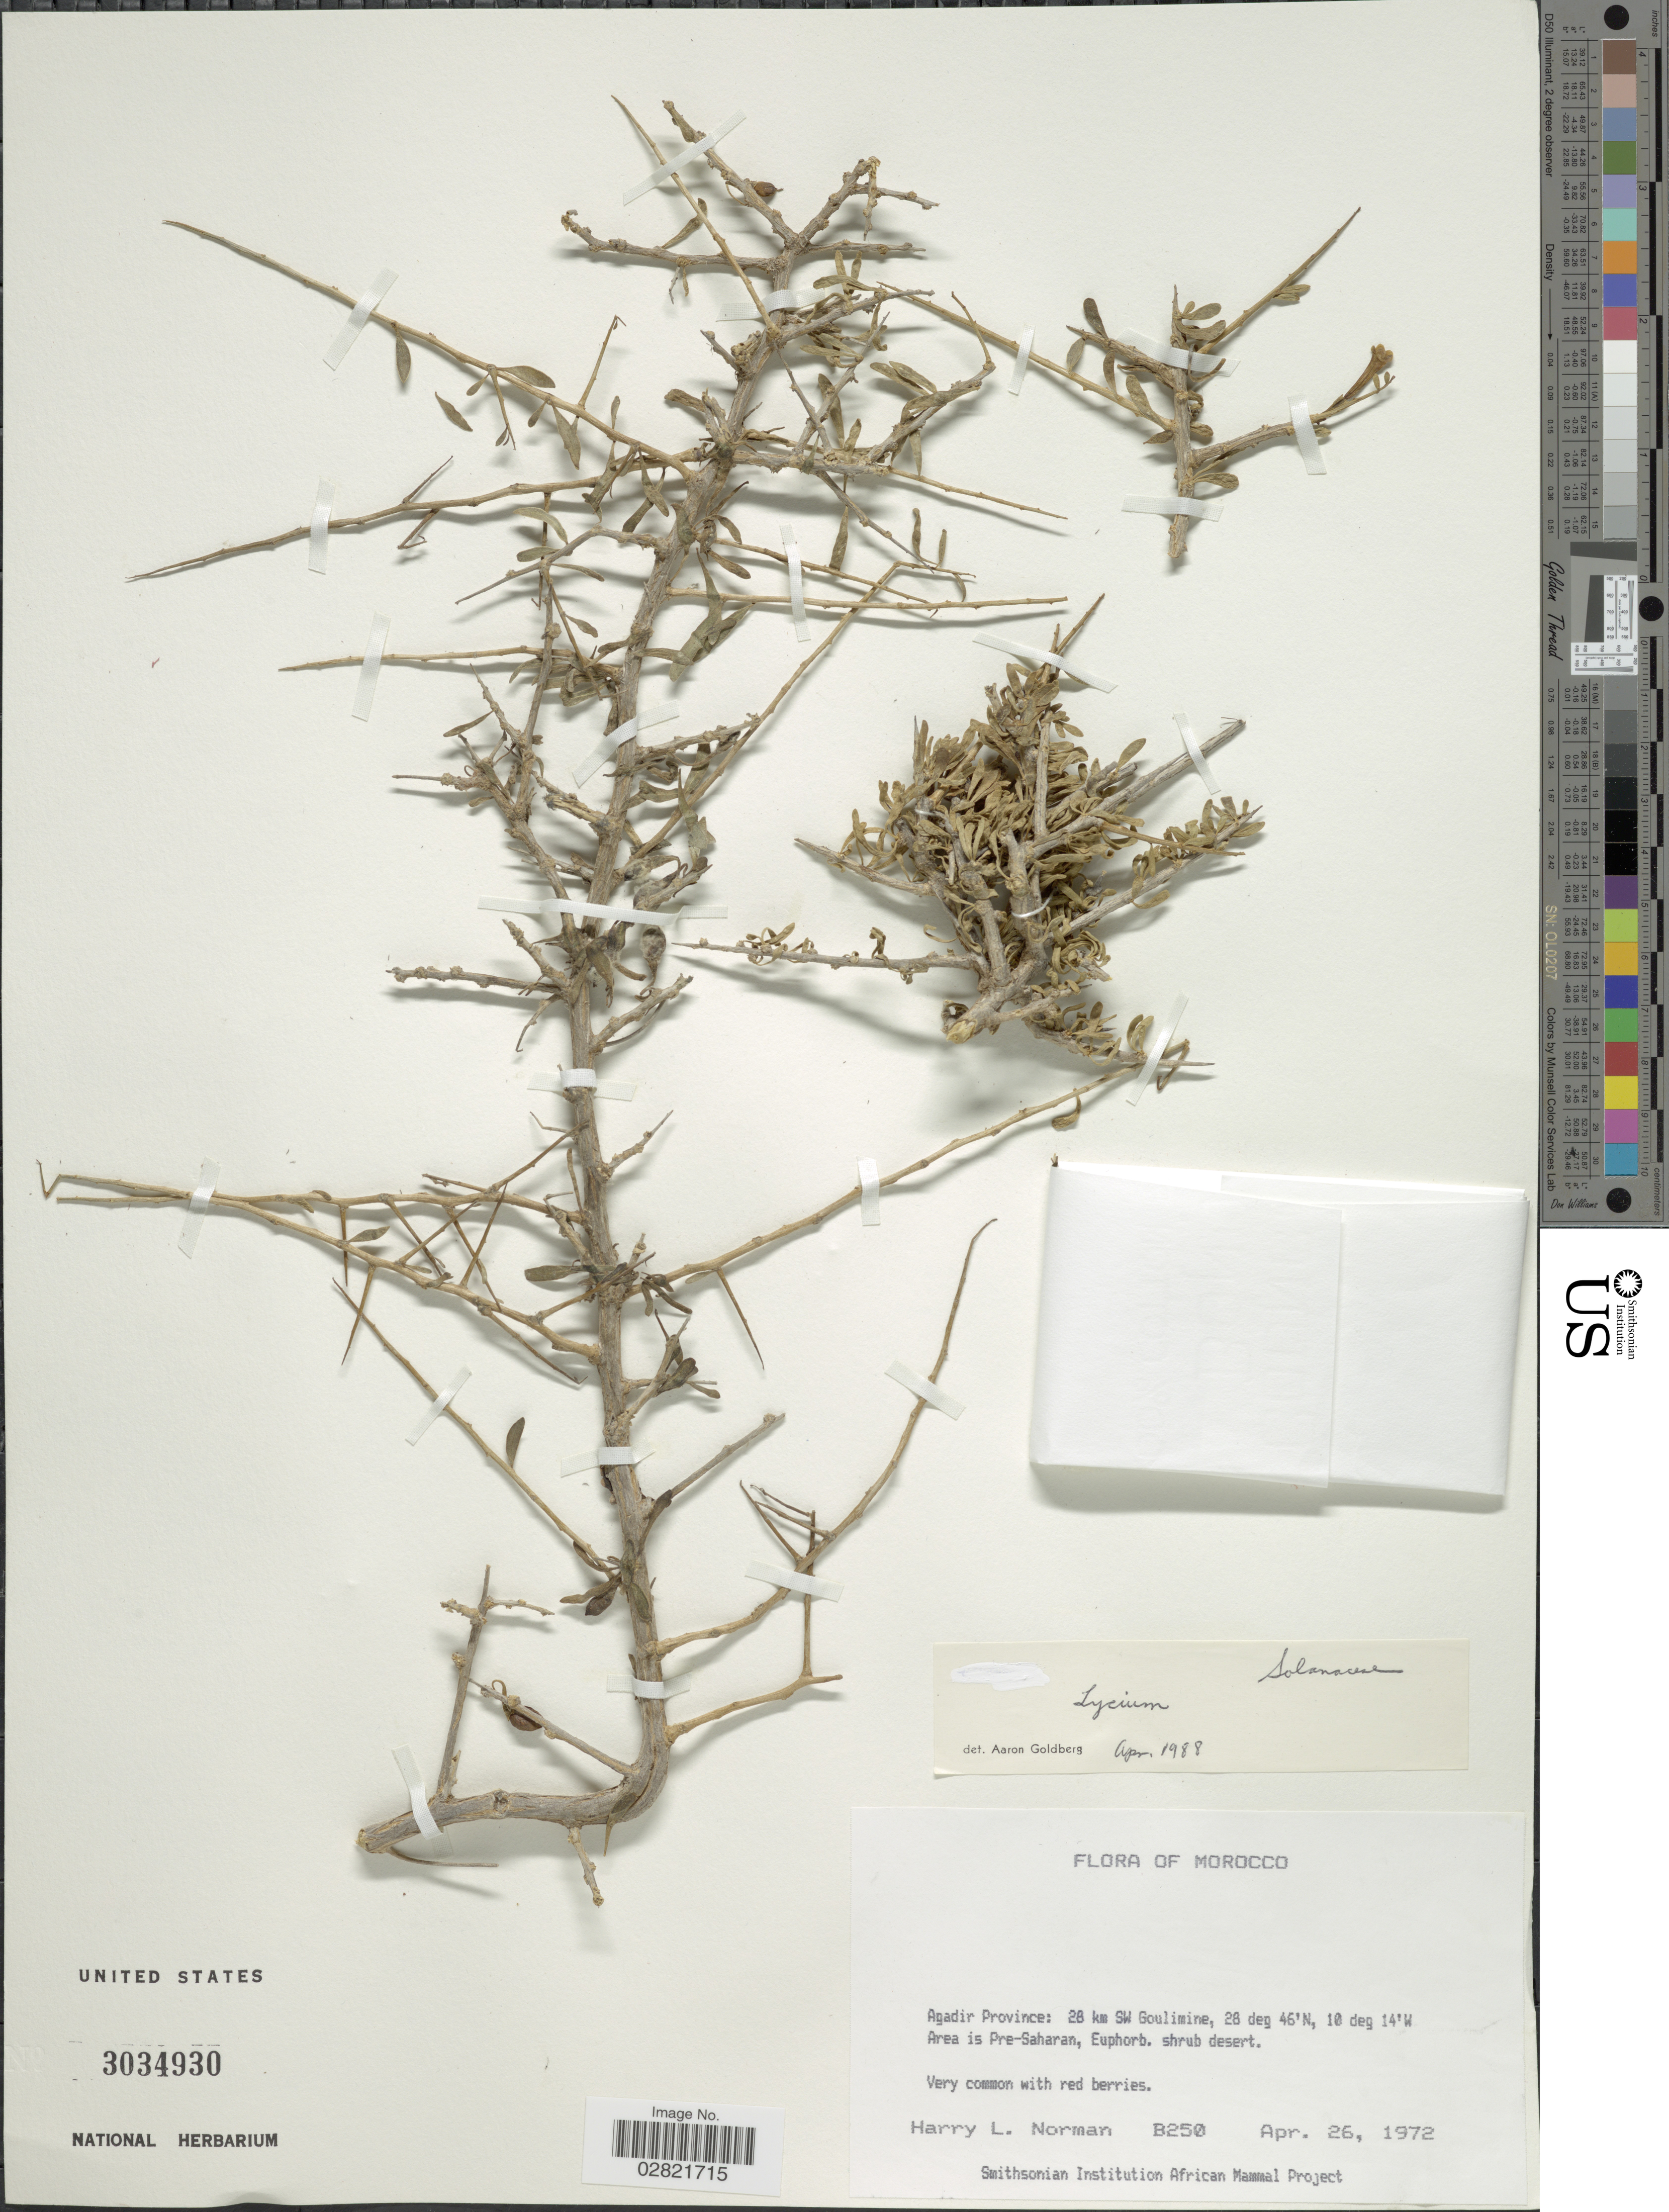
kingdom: Plantae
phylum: Tracheophyta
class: Magnoliopsida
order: Solanales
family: Solanaceae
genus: Lycium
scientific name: Lycium sp.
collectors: Norman, H.L.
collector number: B250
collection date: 1972-04-26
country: Morocco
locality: Agadir Province: 28 km SW Goulimine. Area is Pre-Saharan.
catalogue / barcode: US 3034930